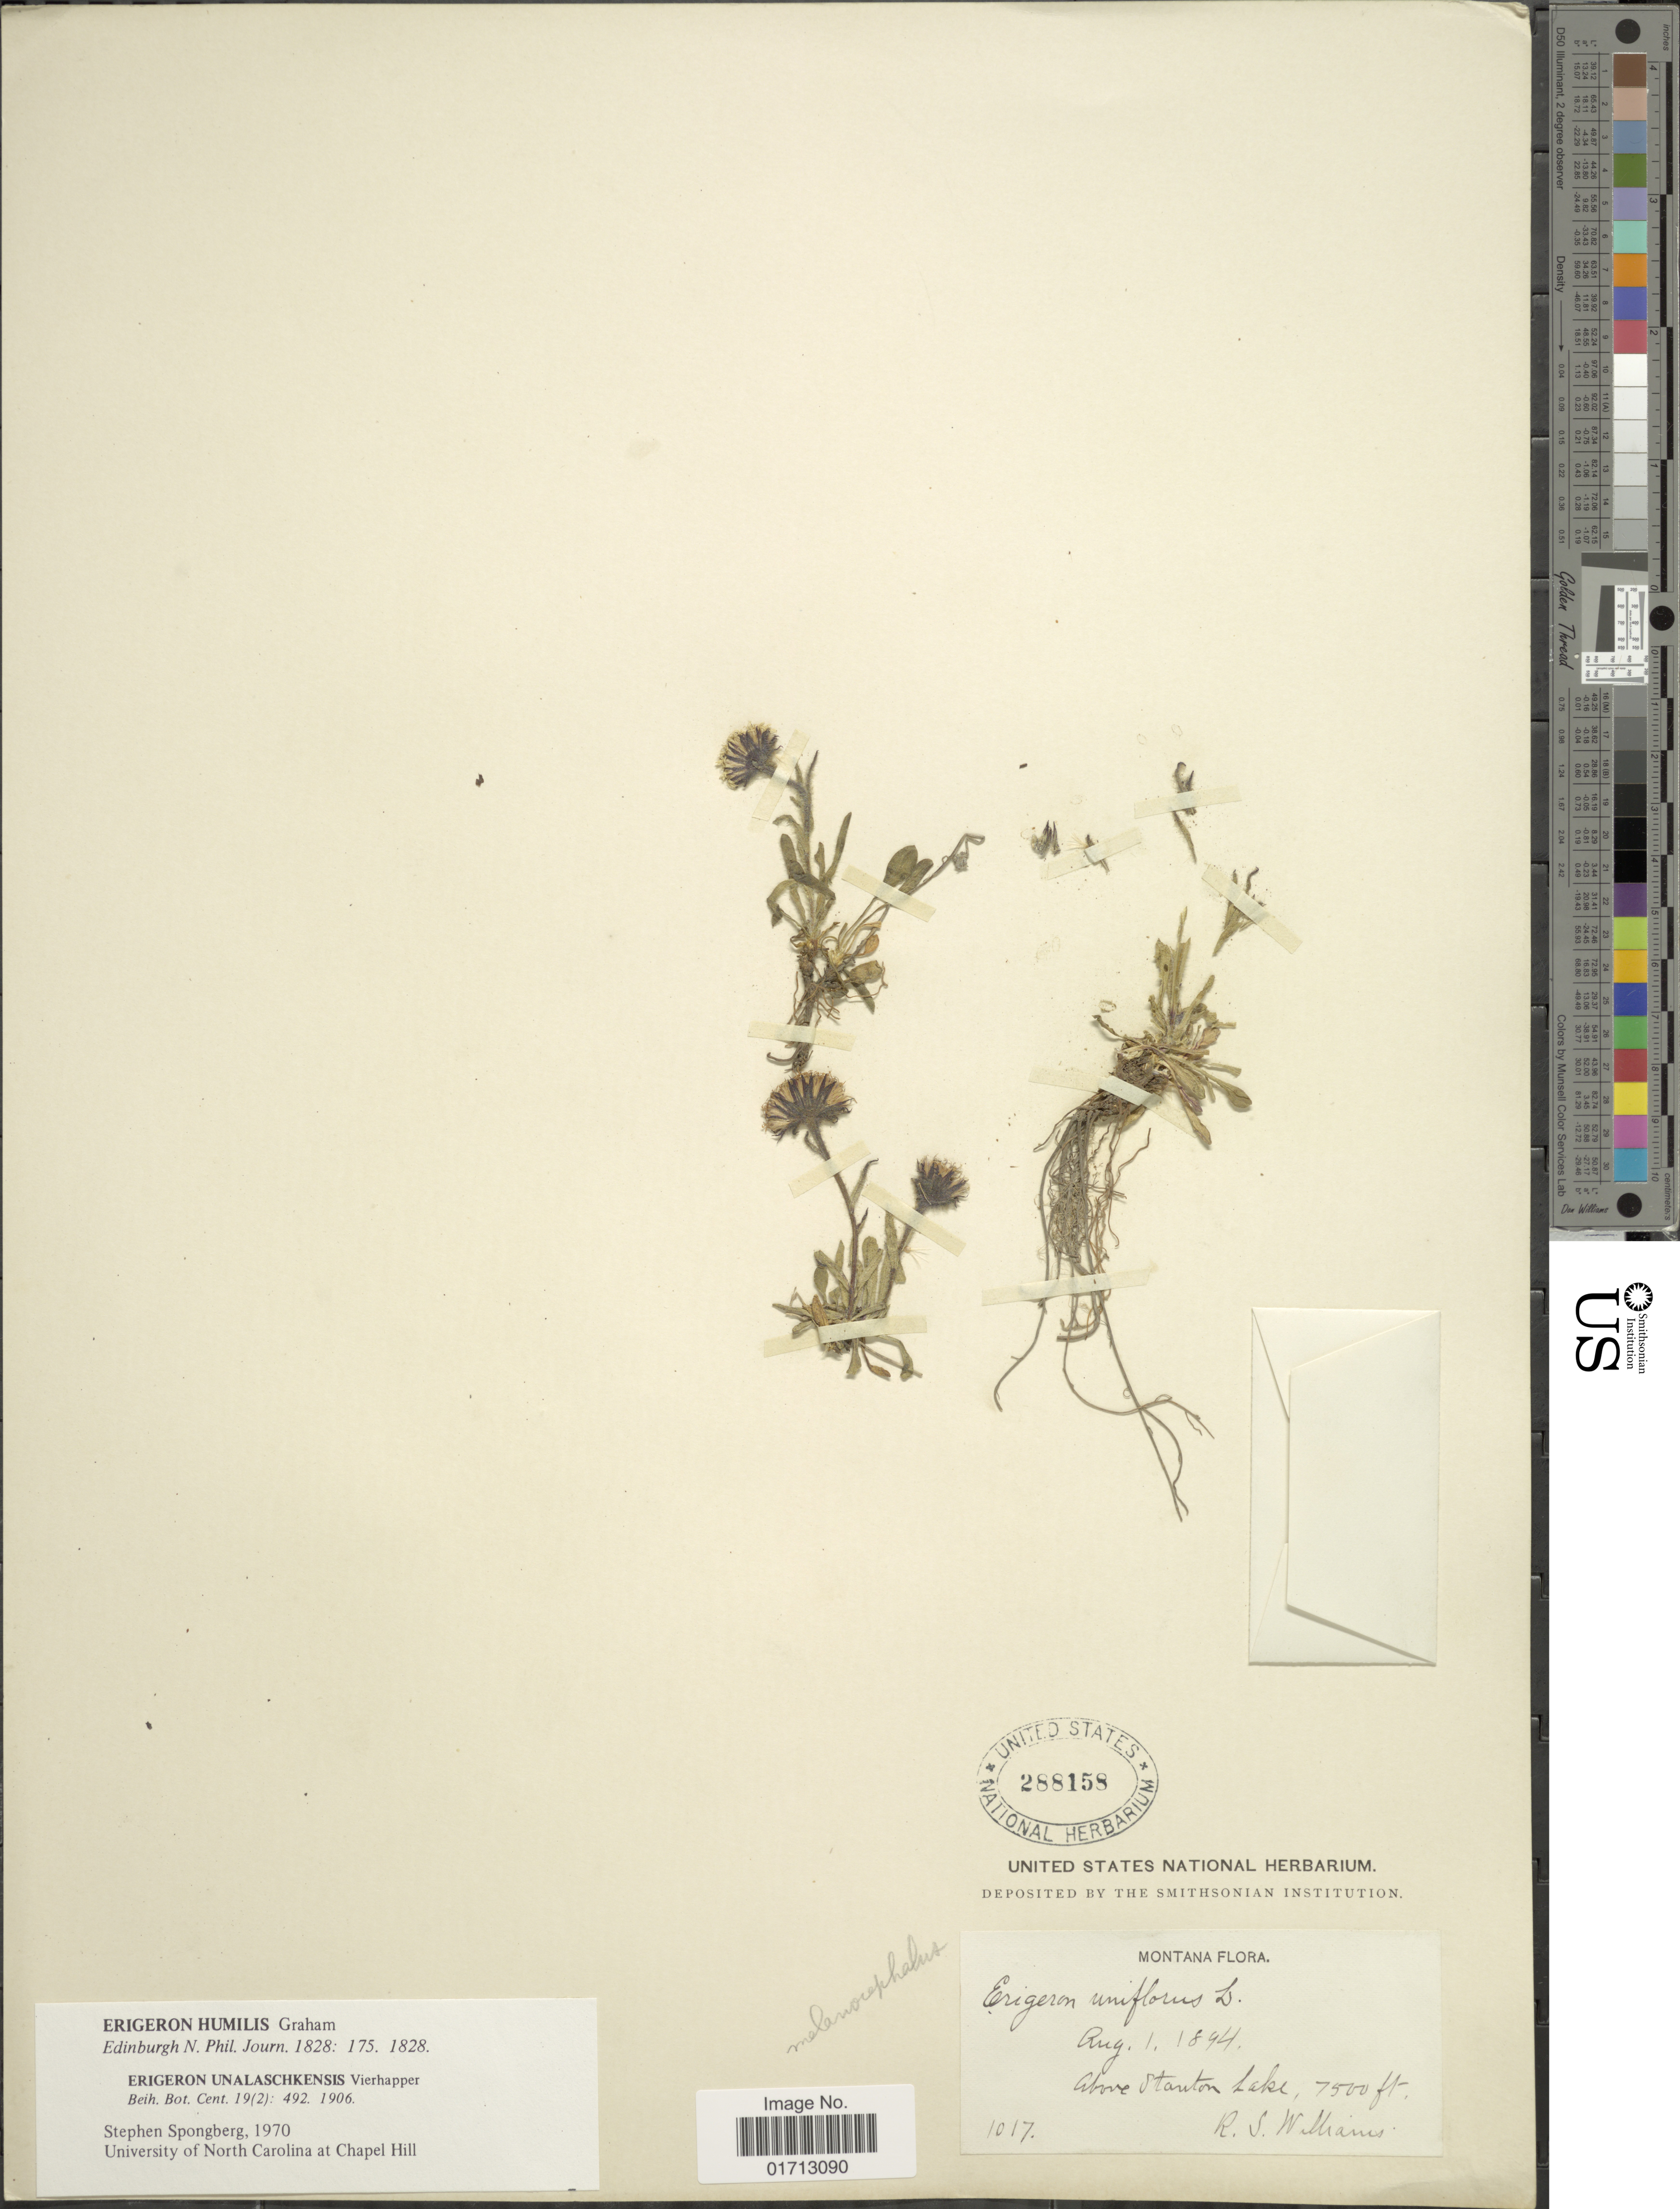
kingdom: Plantae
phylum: Tracheophyta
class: Magnoliopsida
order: Asterales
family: Asteraceae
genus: Erigeron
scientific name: Erigeron humilis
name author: Graham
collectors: R. S. Williams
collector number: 1017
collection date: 1894-08-01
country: United States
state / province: Montana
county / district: Flathead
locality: Above Stanton Lake.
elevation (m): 2286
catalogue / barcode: US 288158